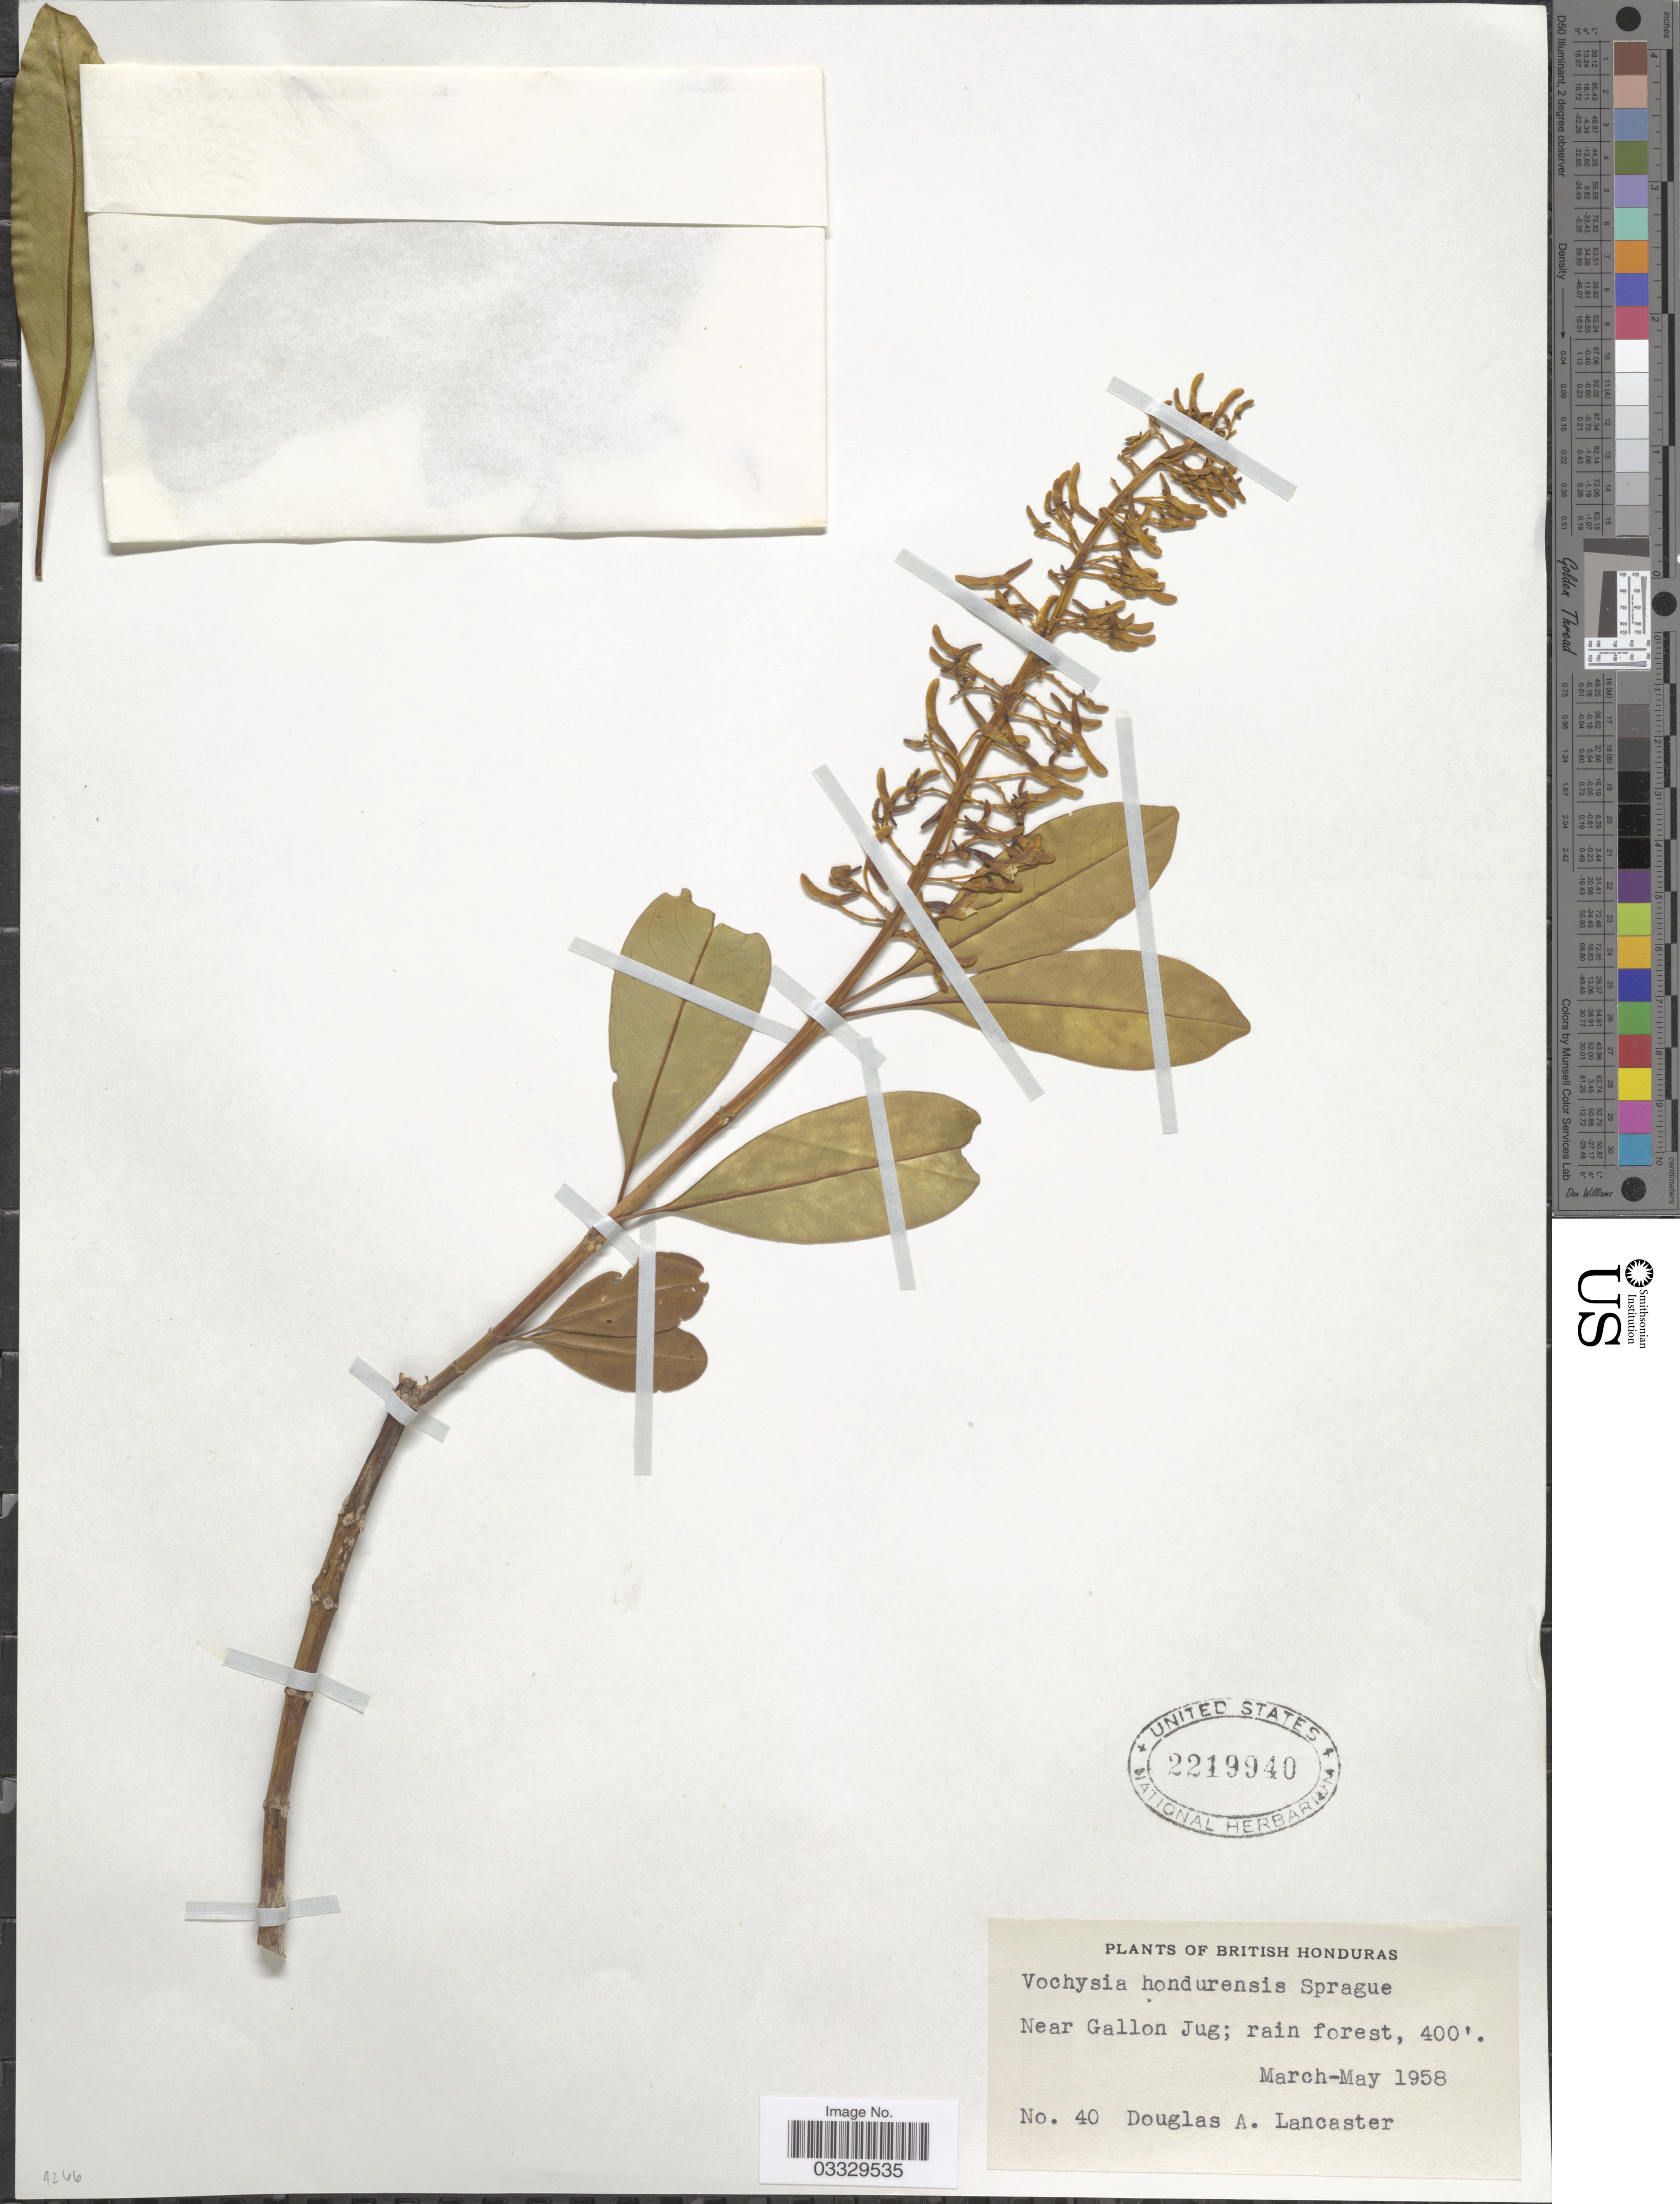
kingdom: Plantae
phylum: Tracheophyta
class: Magnoliopsida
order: Myrtales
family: Vochysiaceae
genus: Vochysia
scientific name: Vochysia hondurensis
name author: Sprague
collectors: D. Lancaster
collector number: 40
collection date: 1958-03/1958-05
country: Belize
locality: British Honduras. Near Gallon Jug.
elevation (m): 122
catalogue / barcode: US 2219940